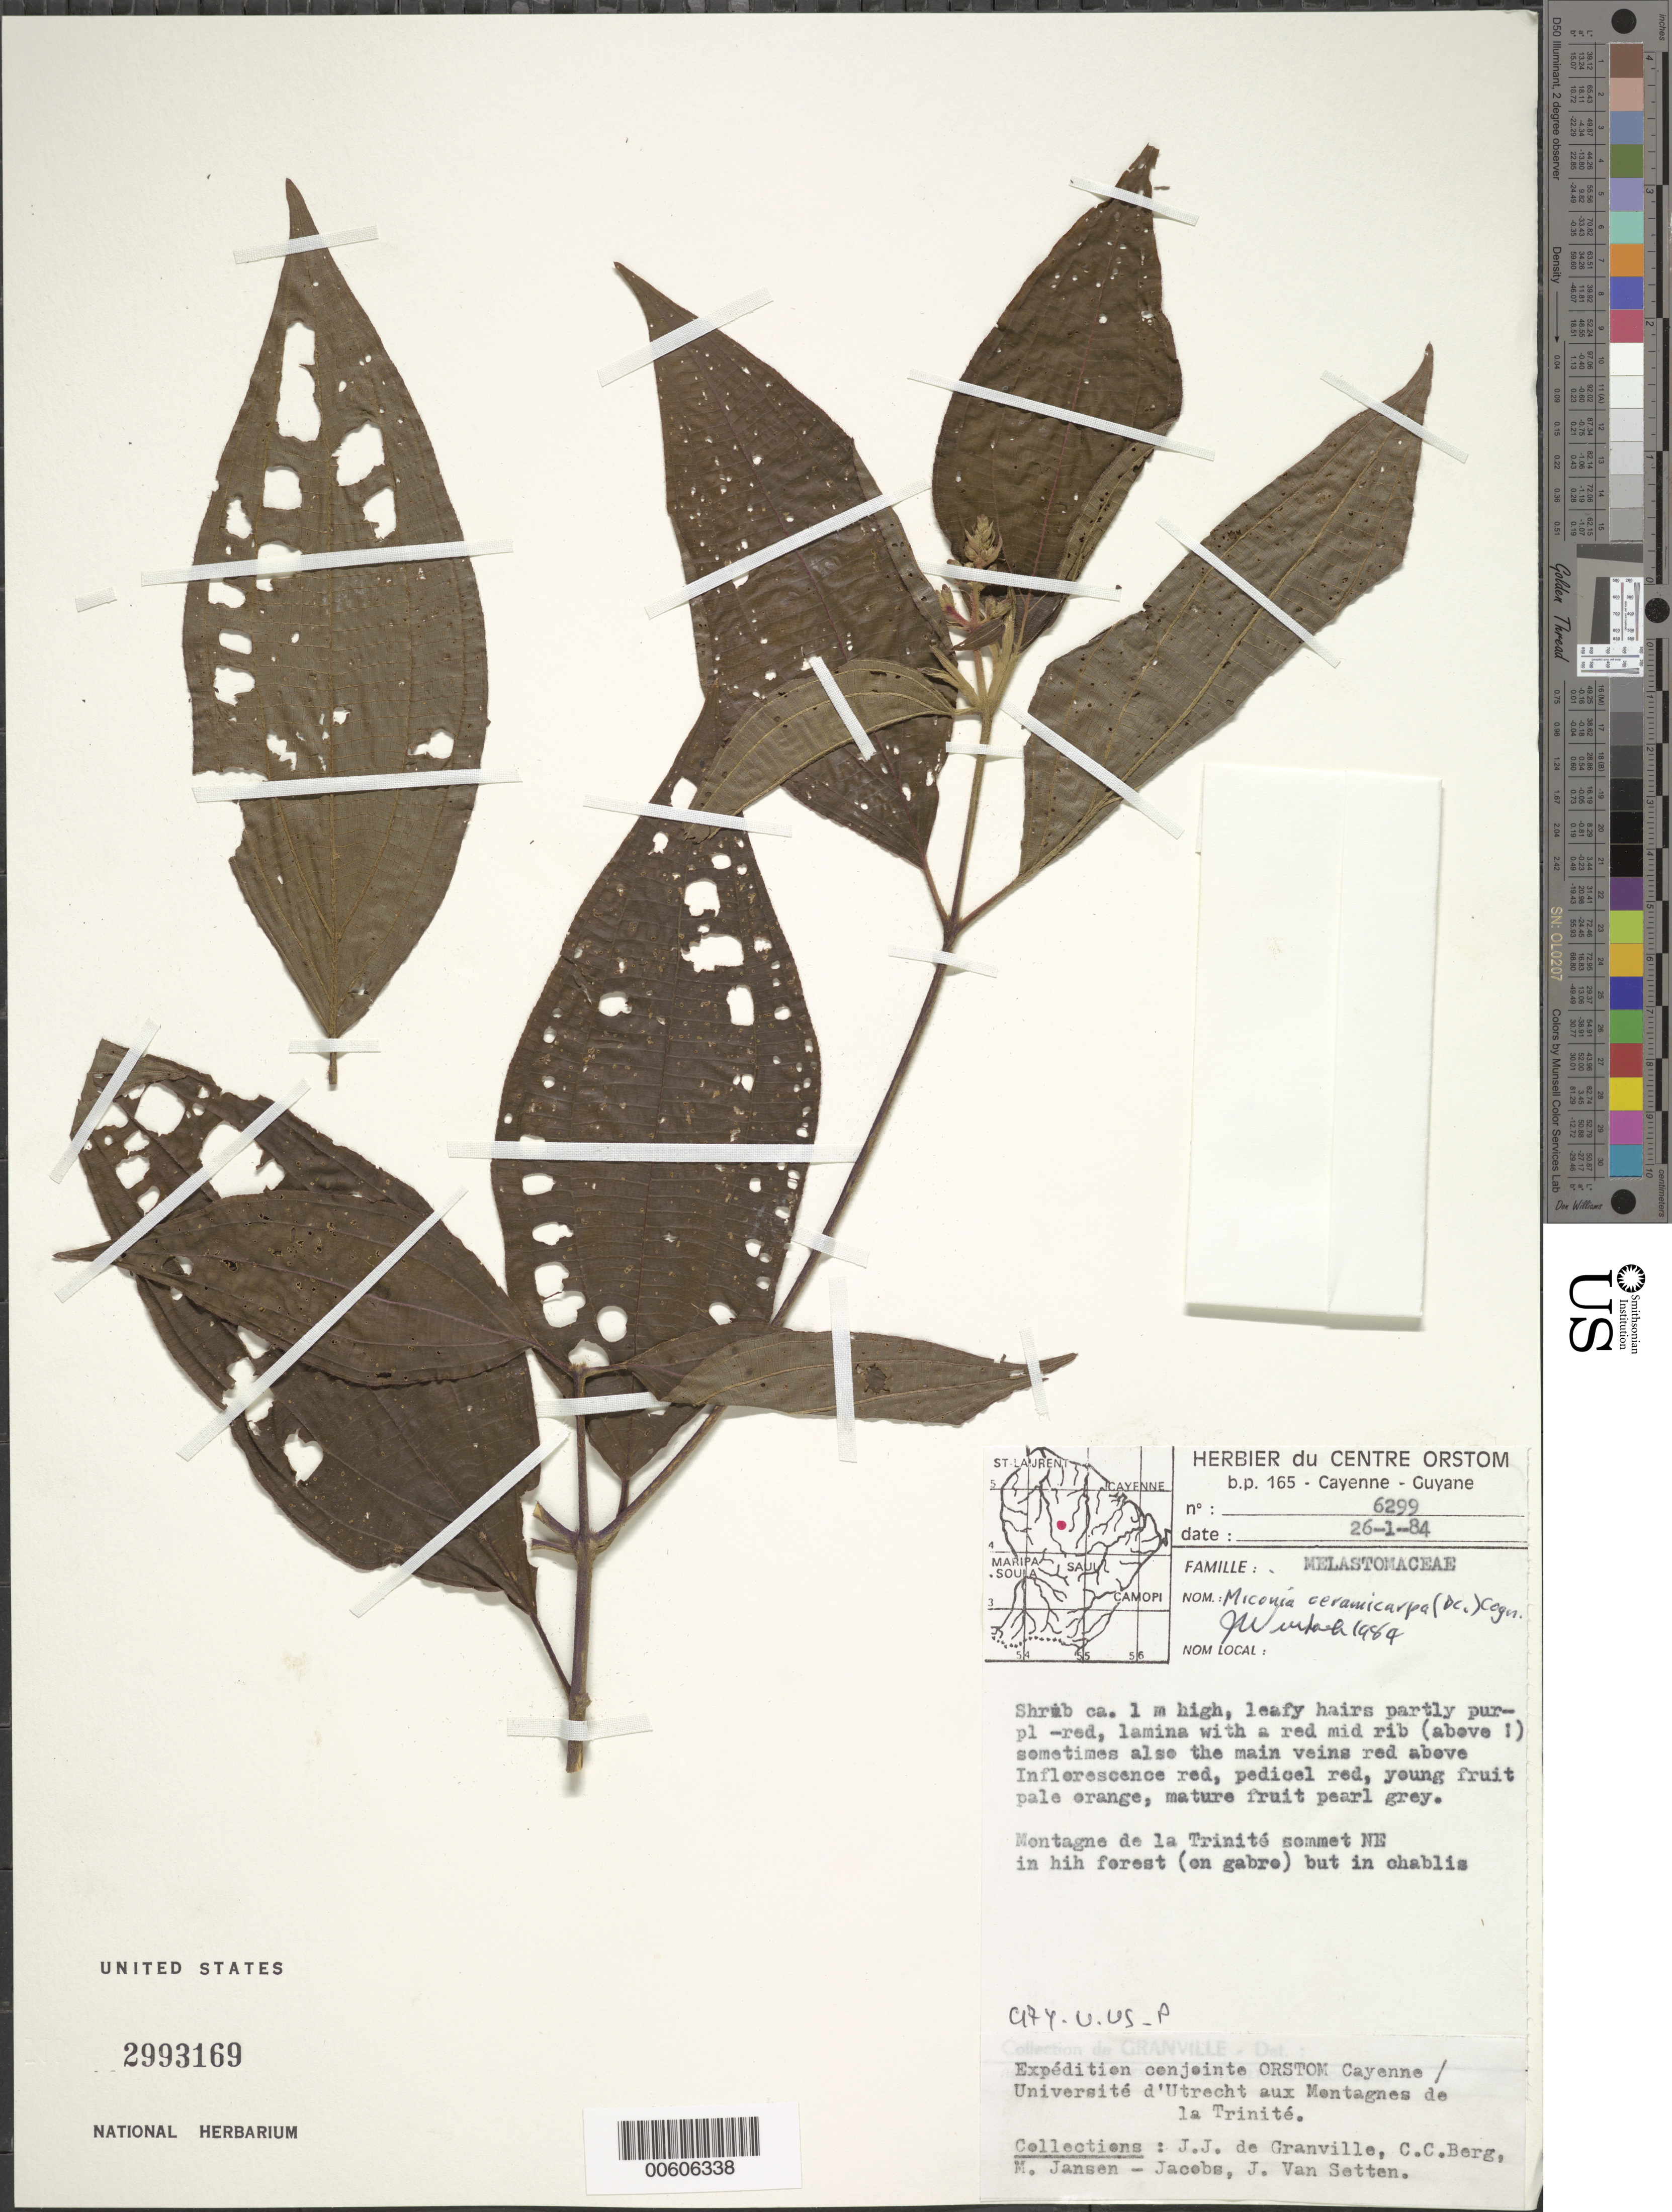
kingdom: Plantae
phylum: Tracheophyta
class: Magnoliopsida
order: Myrtales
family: Melastomataceae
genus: Miconia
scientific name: Miconia ceramicarpa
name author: (DC.) Cogn.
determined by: Wurdack, John J., (US), US (UNITED STATES)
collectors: J.-J. de Granville, C. C. Berg, M. J. Jansen-Jacobs & J. van Setten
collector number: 6299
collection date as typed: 26-Jan-84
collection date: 1984-01-26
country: French Guiana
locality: Montagnes de la Trinité, sommet NE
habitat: High forest (on gabre) but in chablis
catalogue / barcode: US 2993169